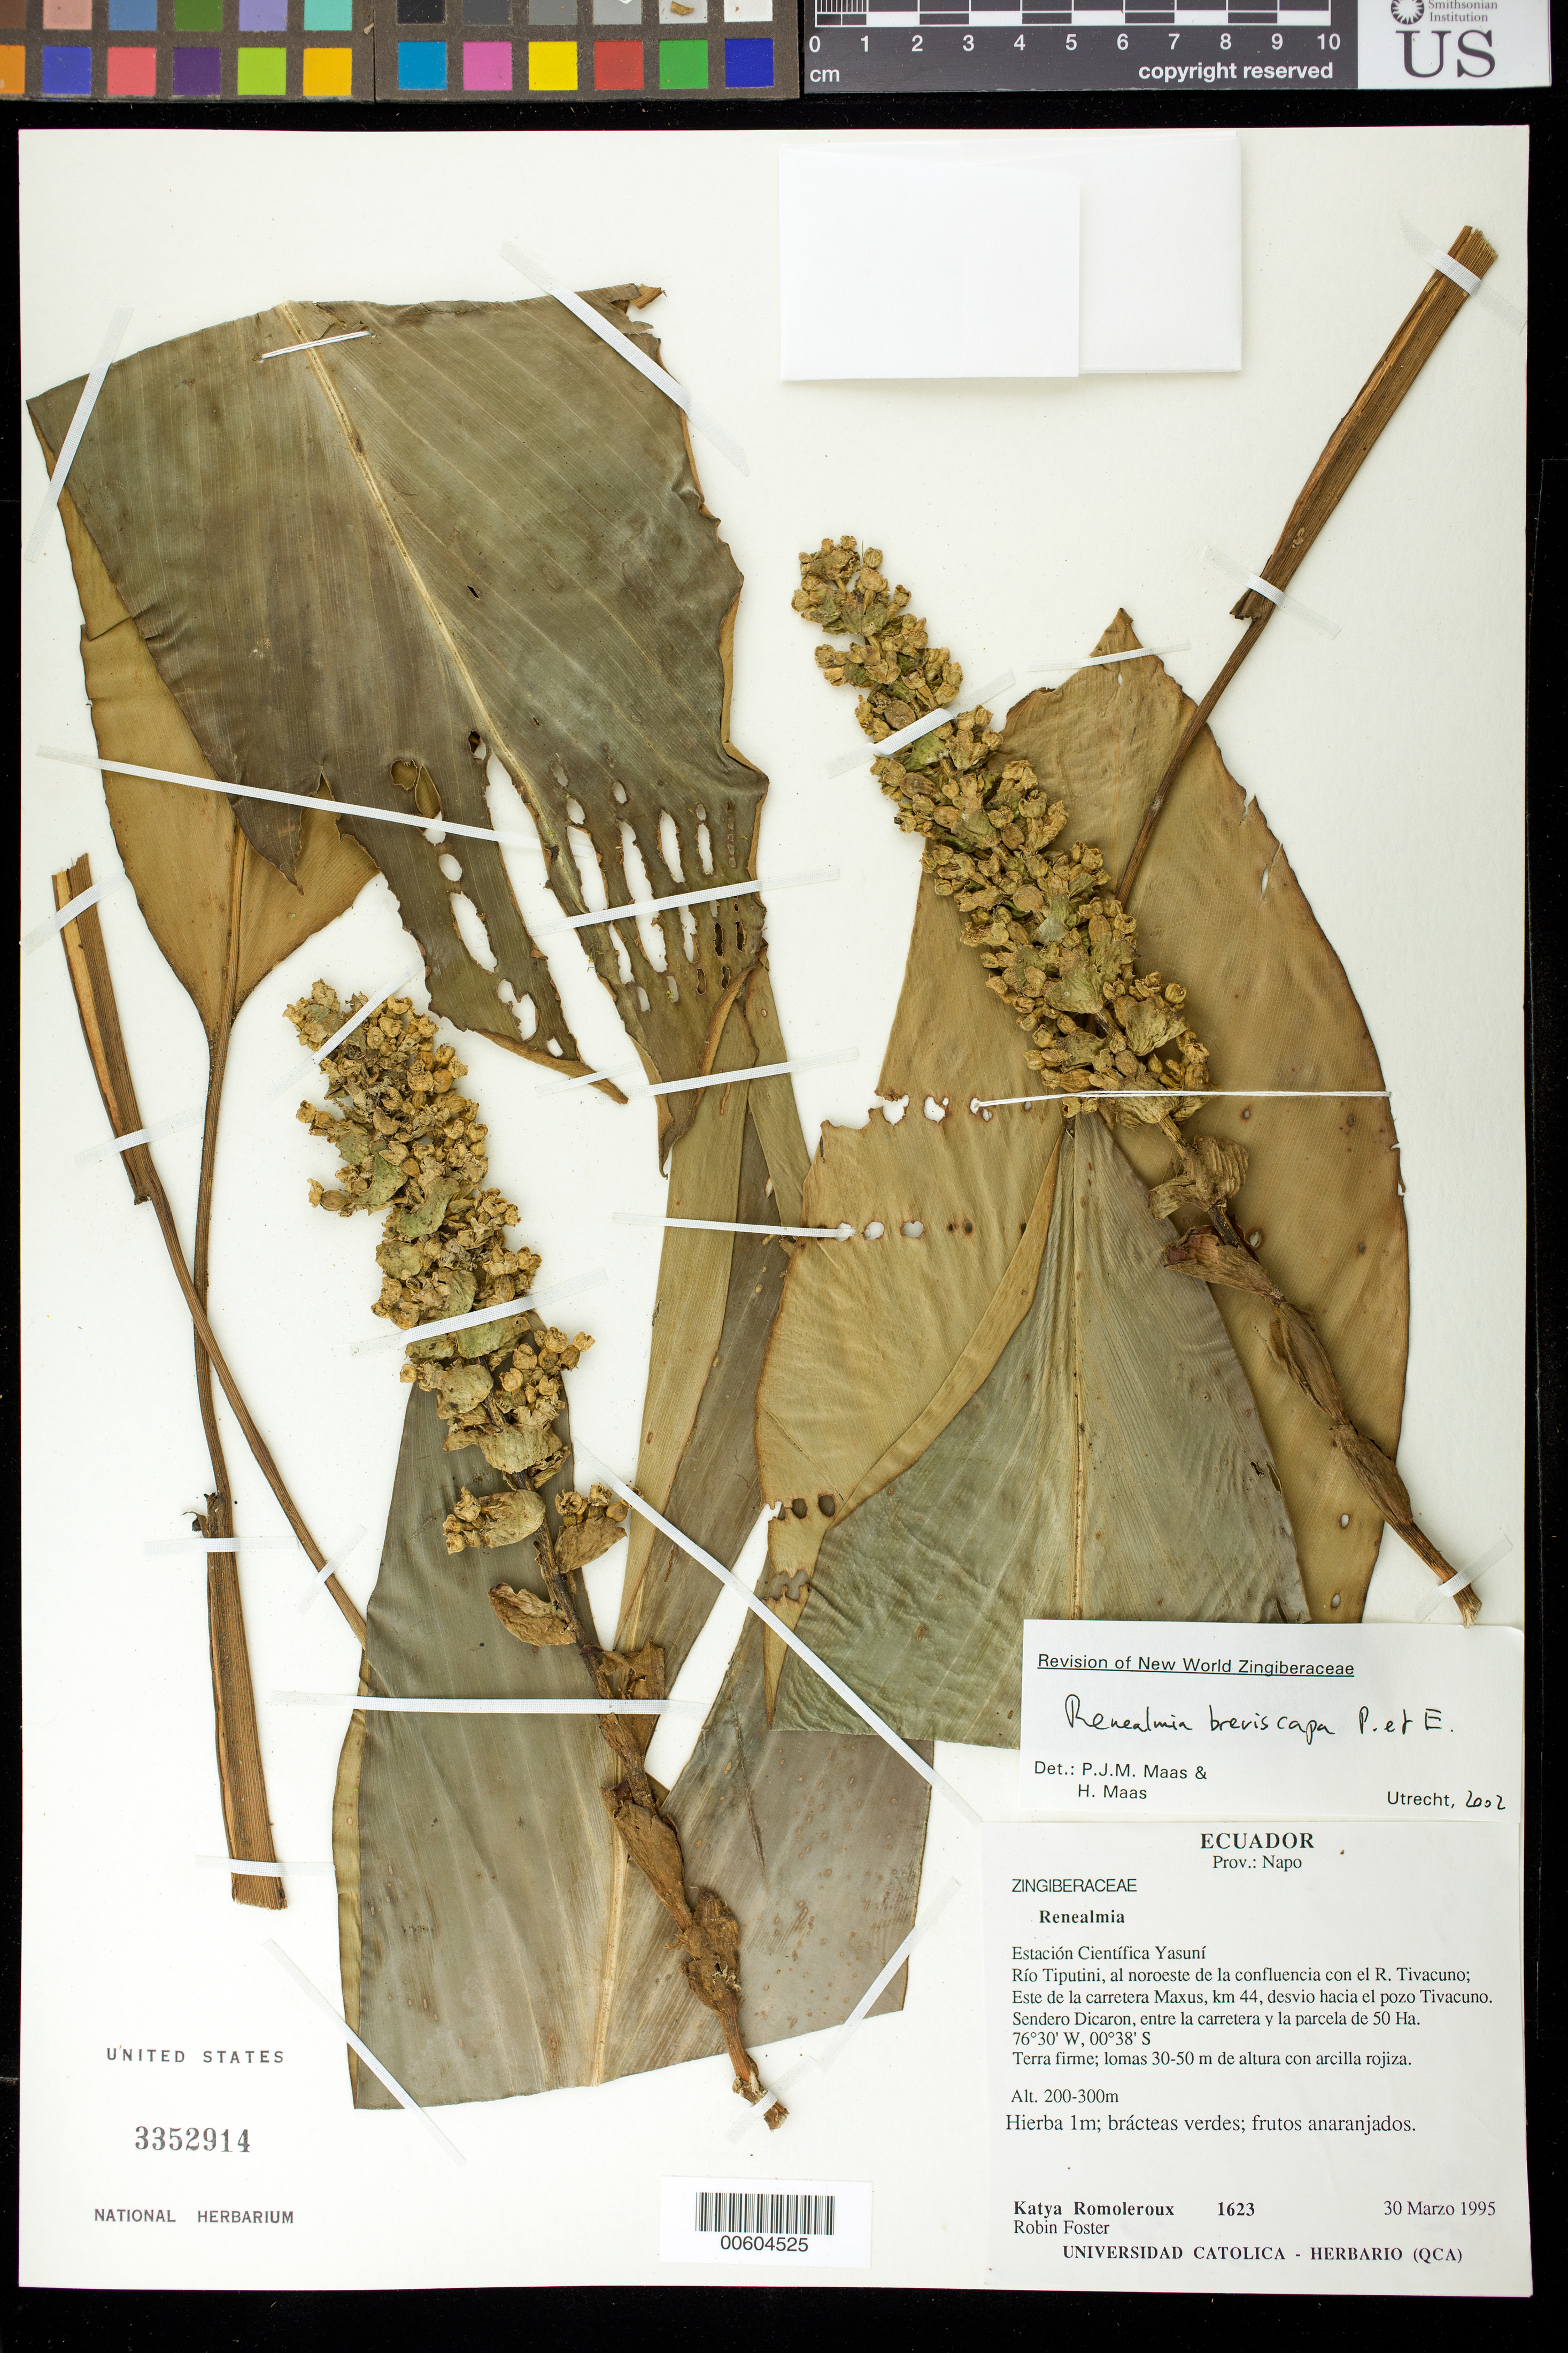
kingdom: Plantae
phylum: Tracheophyta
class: Liliopsida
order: Zingiberales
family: Zingiberaceae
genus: Renealmia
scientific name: Renealmia breviscapa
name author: Poepp. & Endl.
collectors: K. Romoleroux & R. Foster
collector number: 1623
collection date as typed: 30 Mar 1995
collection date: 1995-03-30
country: Ecuador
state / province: Napo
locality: Estacion Cientifica Yasuni, Rio Tiputini.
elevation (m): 200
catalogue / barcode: US 3352914